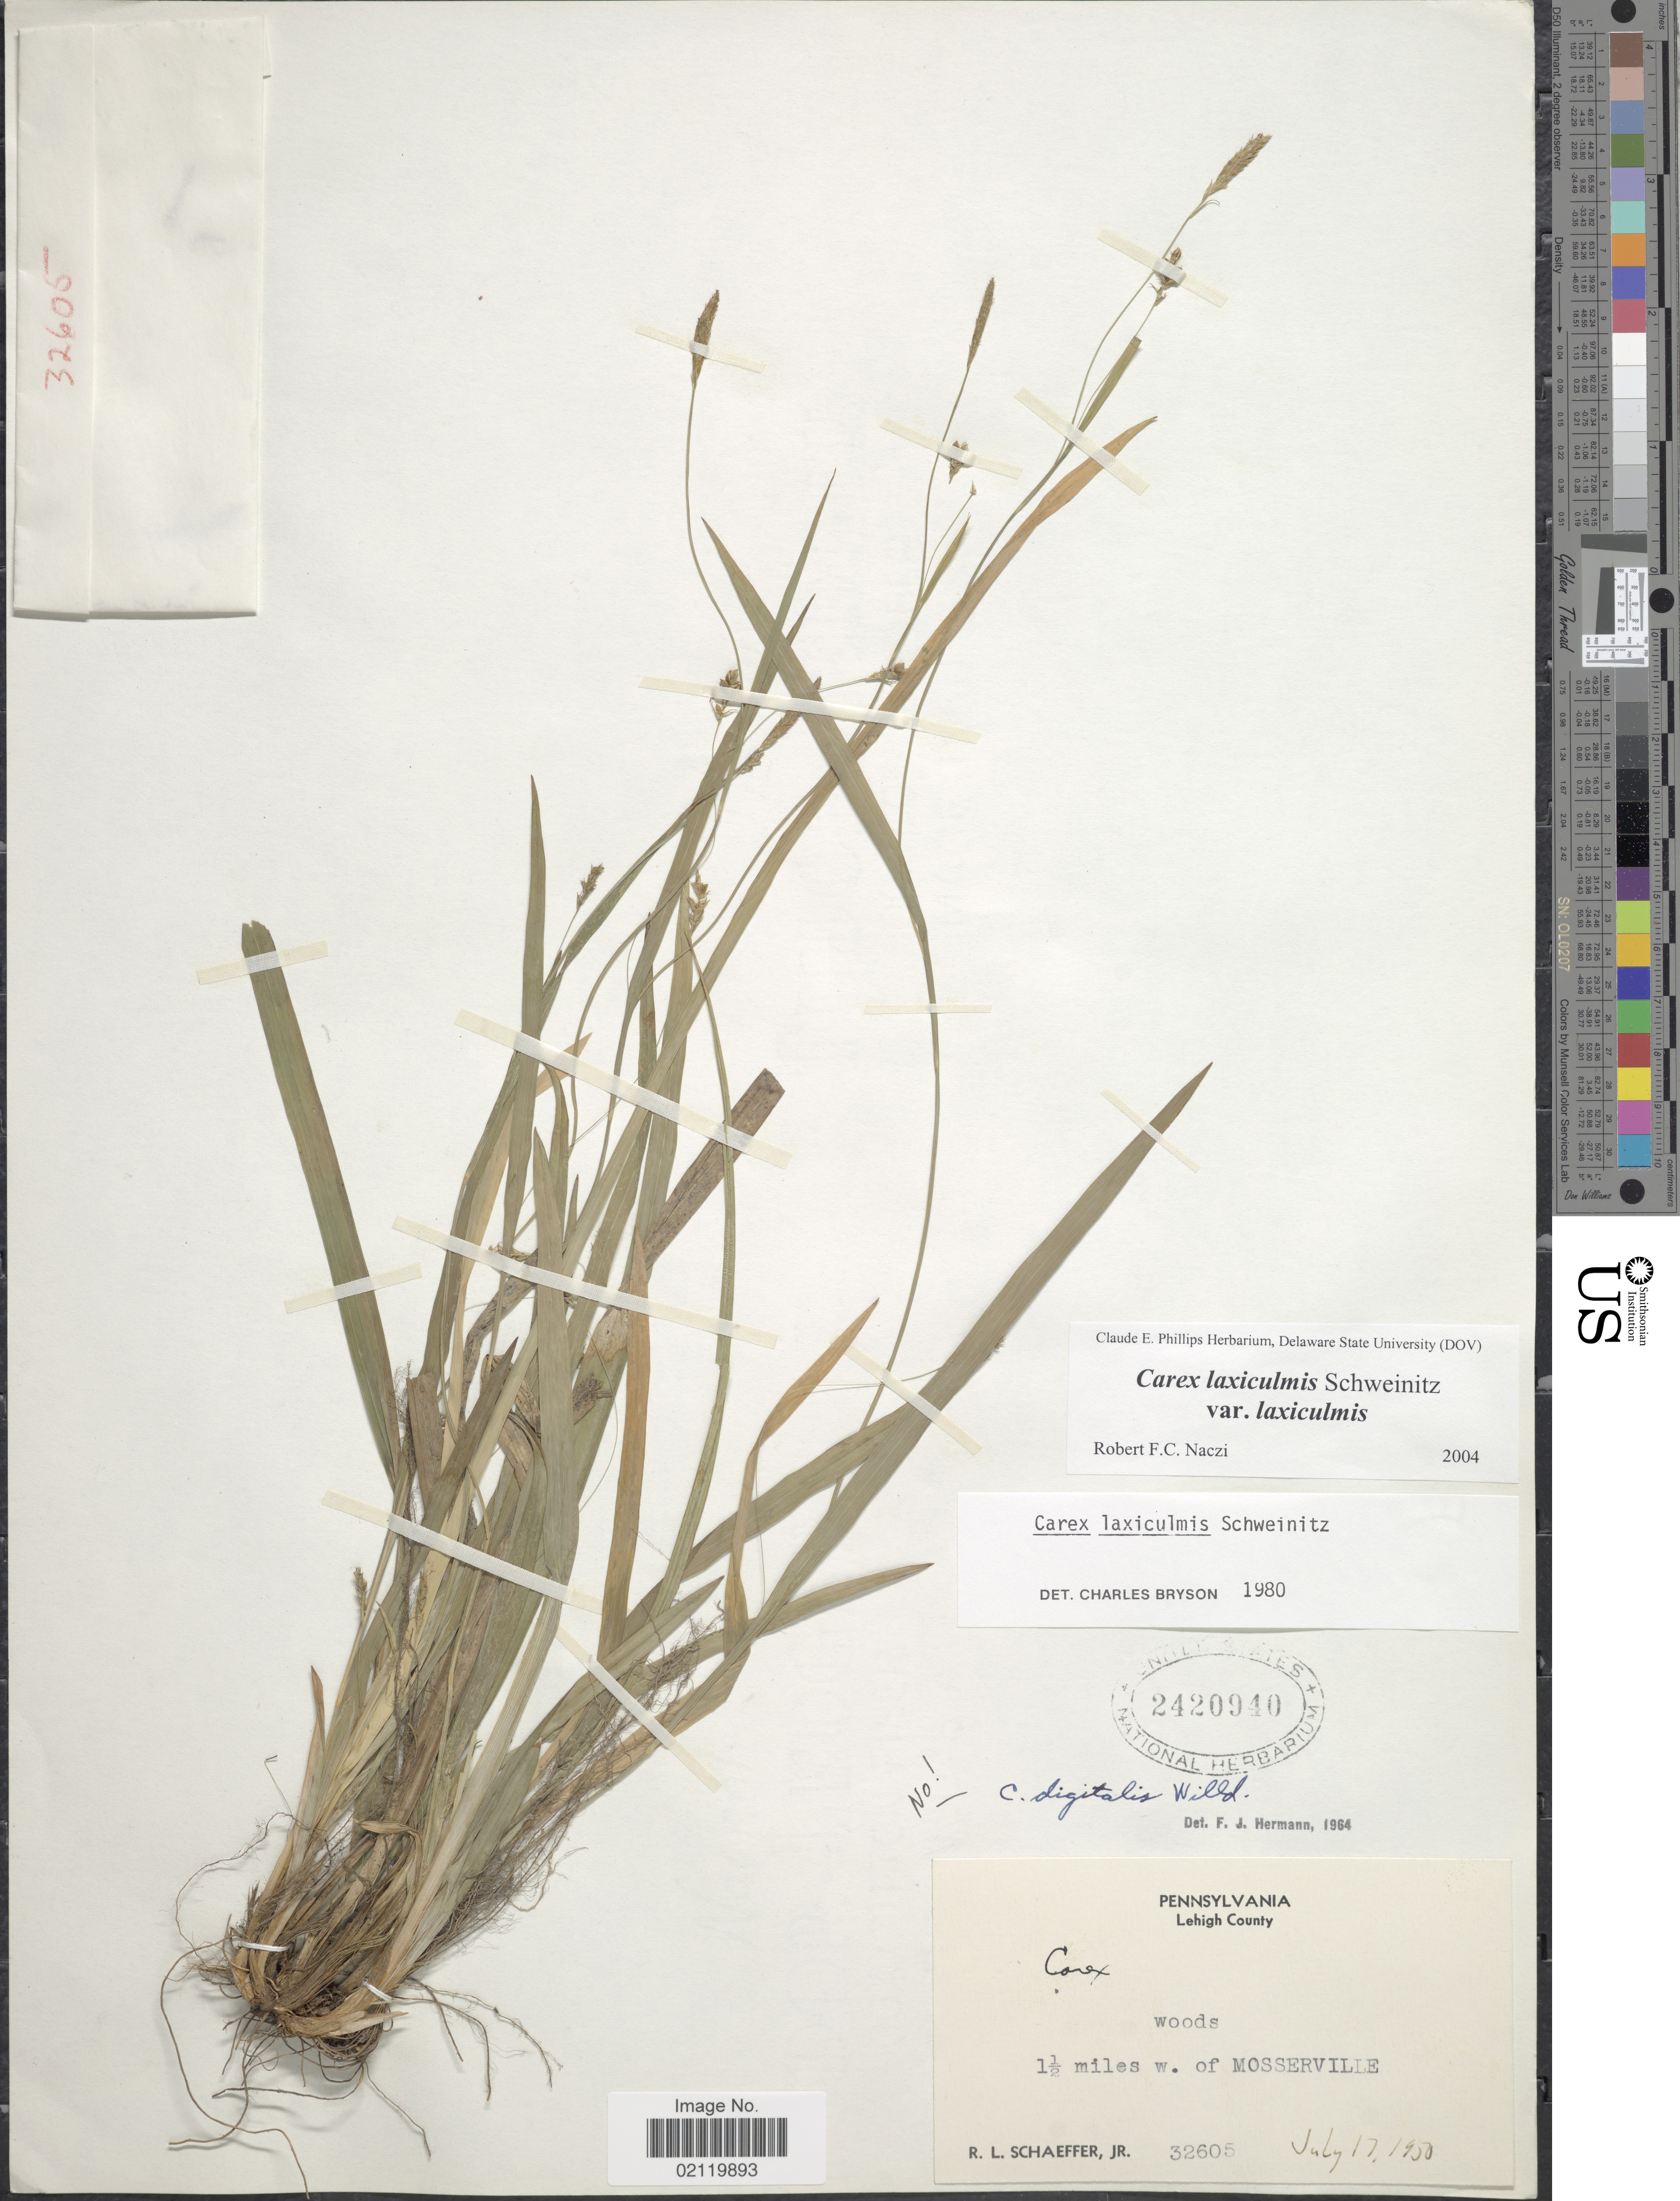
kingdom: Plantae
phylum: Tracheophyta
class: Liliopsida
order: Poales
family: Cyperaceae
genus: Carex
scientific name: Carex laxiculmis var. laxiculmis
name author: Schwein.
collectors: R. L. Schaeffer Jr.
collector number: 32605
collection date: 1950-07-17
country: United States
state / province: Pennsylvania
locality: Lehigh County. 1 1/2 miles w. of Mosserville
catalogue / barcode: US 2420940